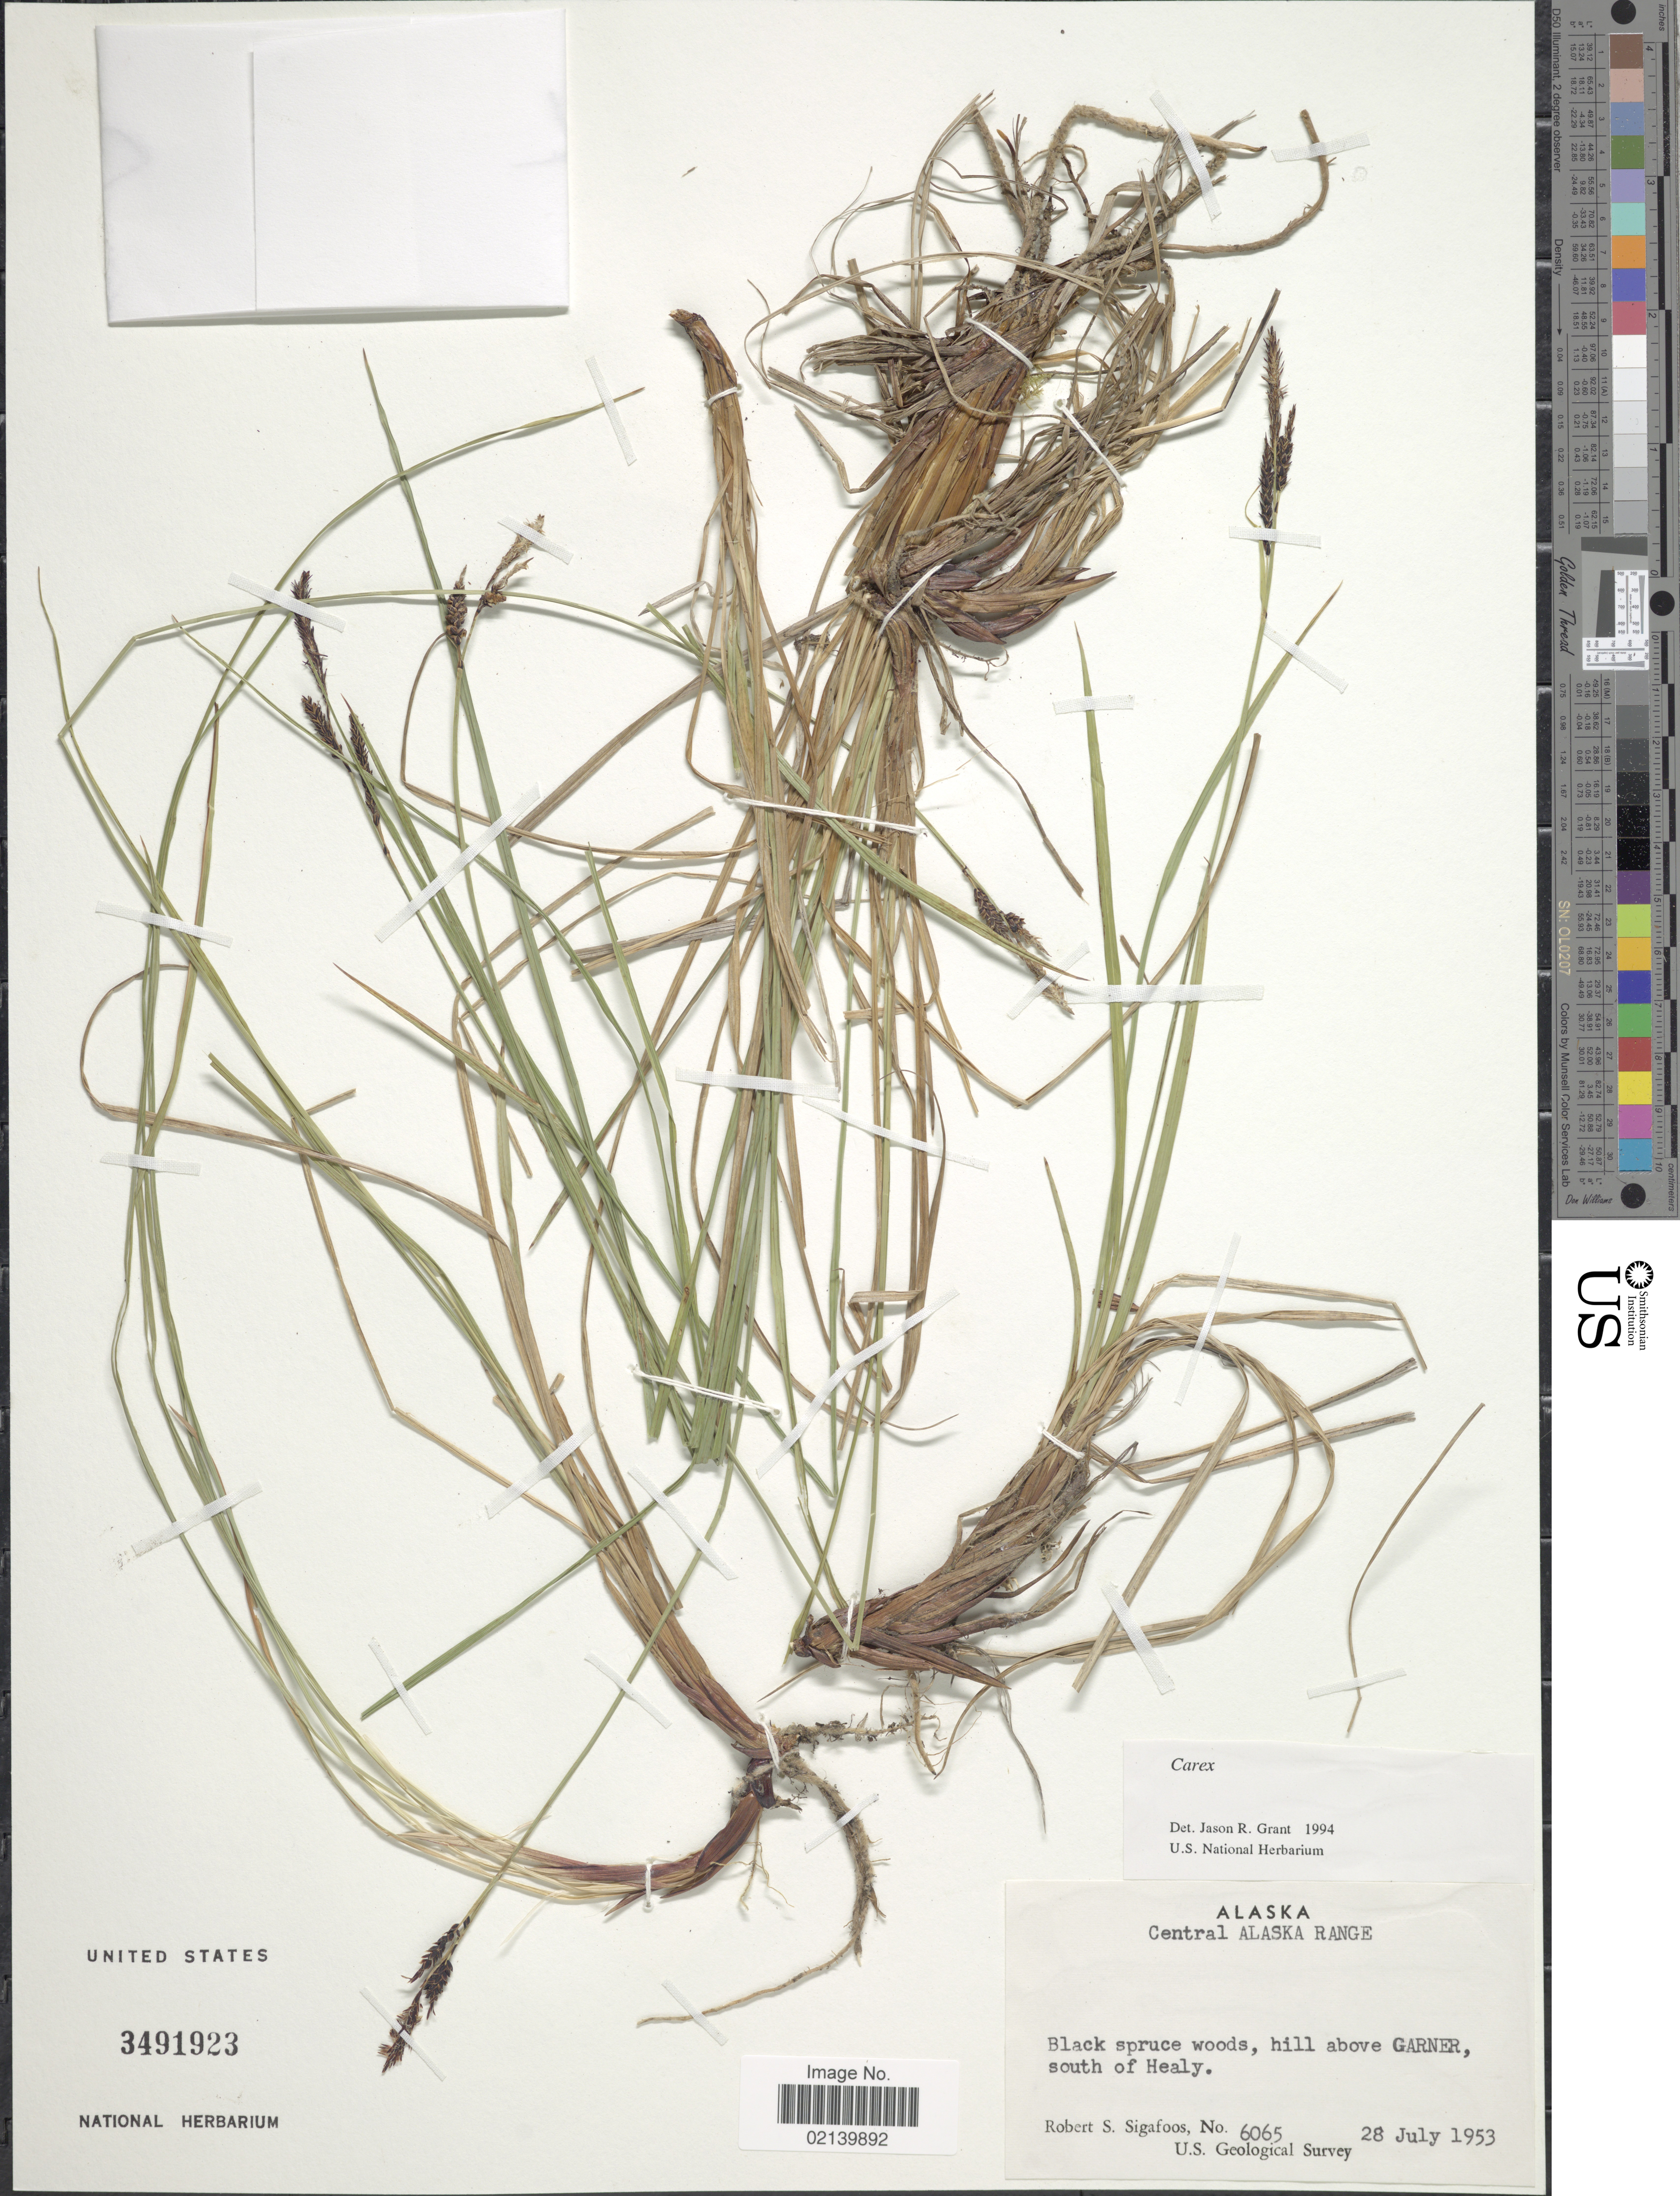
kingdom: Plantae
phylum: Tracheophyta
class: Liliopsida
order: Poales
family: Cyperaceae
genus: Carex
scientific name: Carex sp.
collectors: R. Sigafoos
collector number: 6065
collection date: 1953-07-28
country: United States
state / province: Alaska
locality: Alaska, Central Alaska Range, Black spruce woods, hill above Garner, south of Healy.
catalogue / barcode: US 3491923